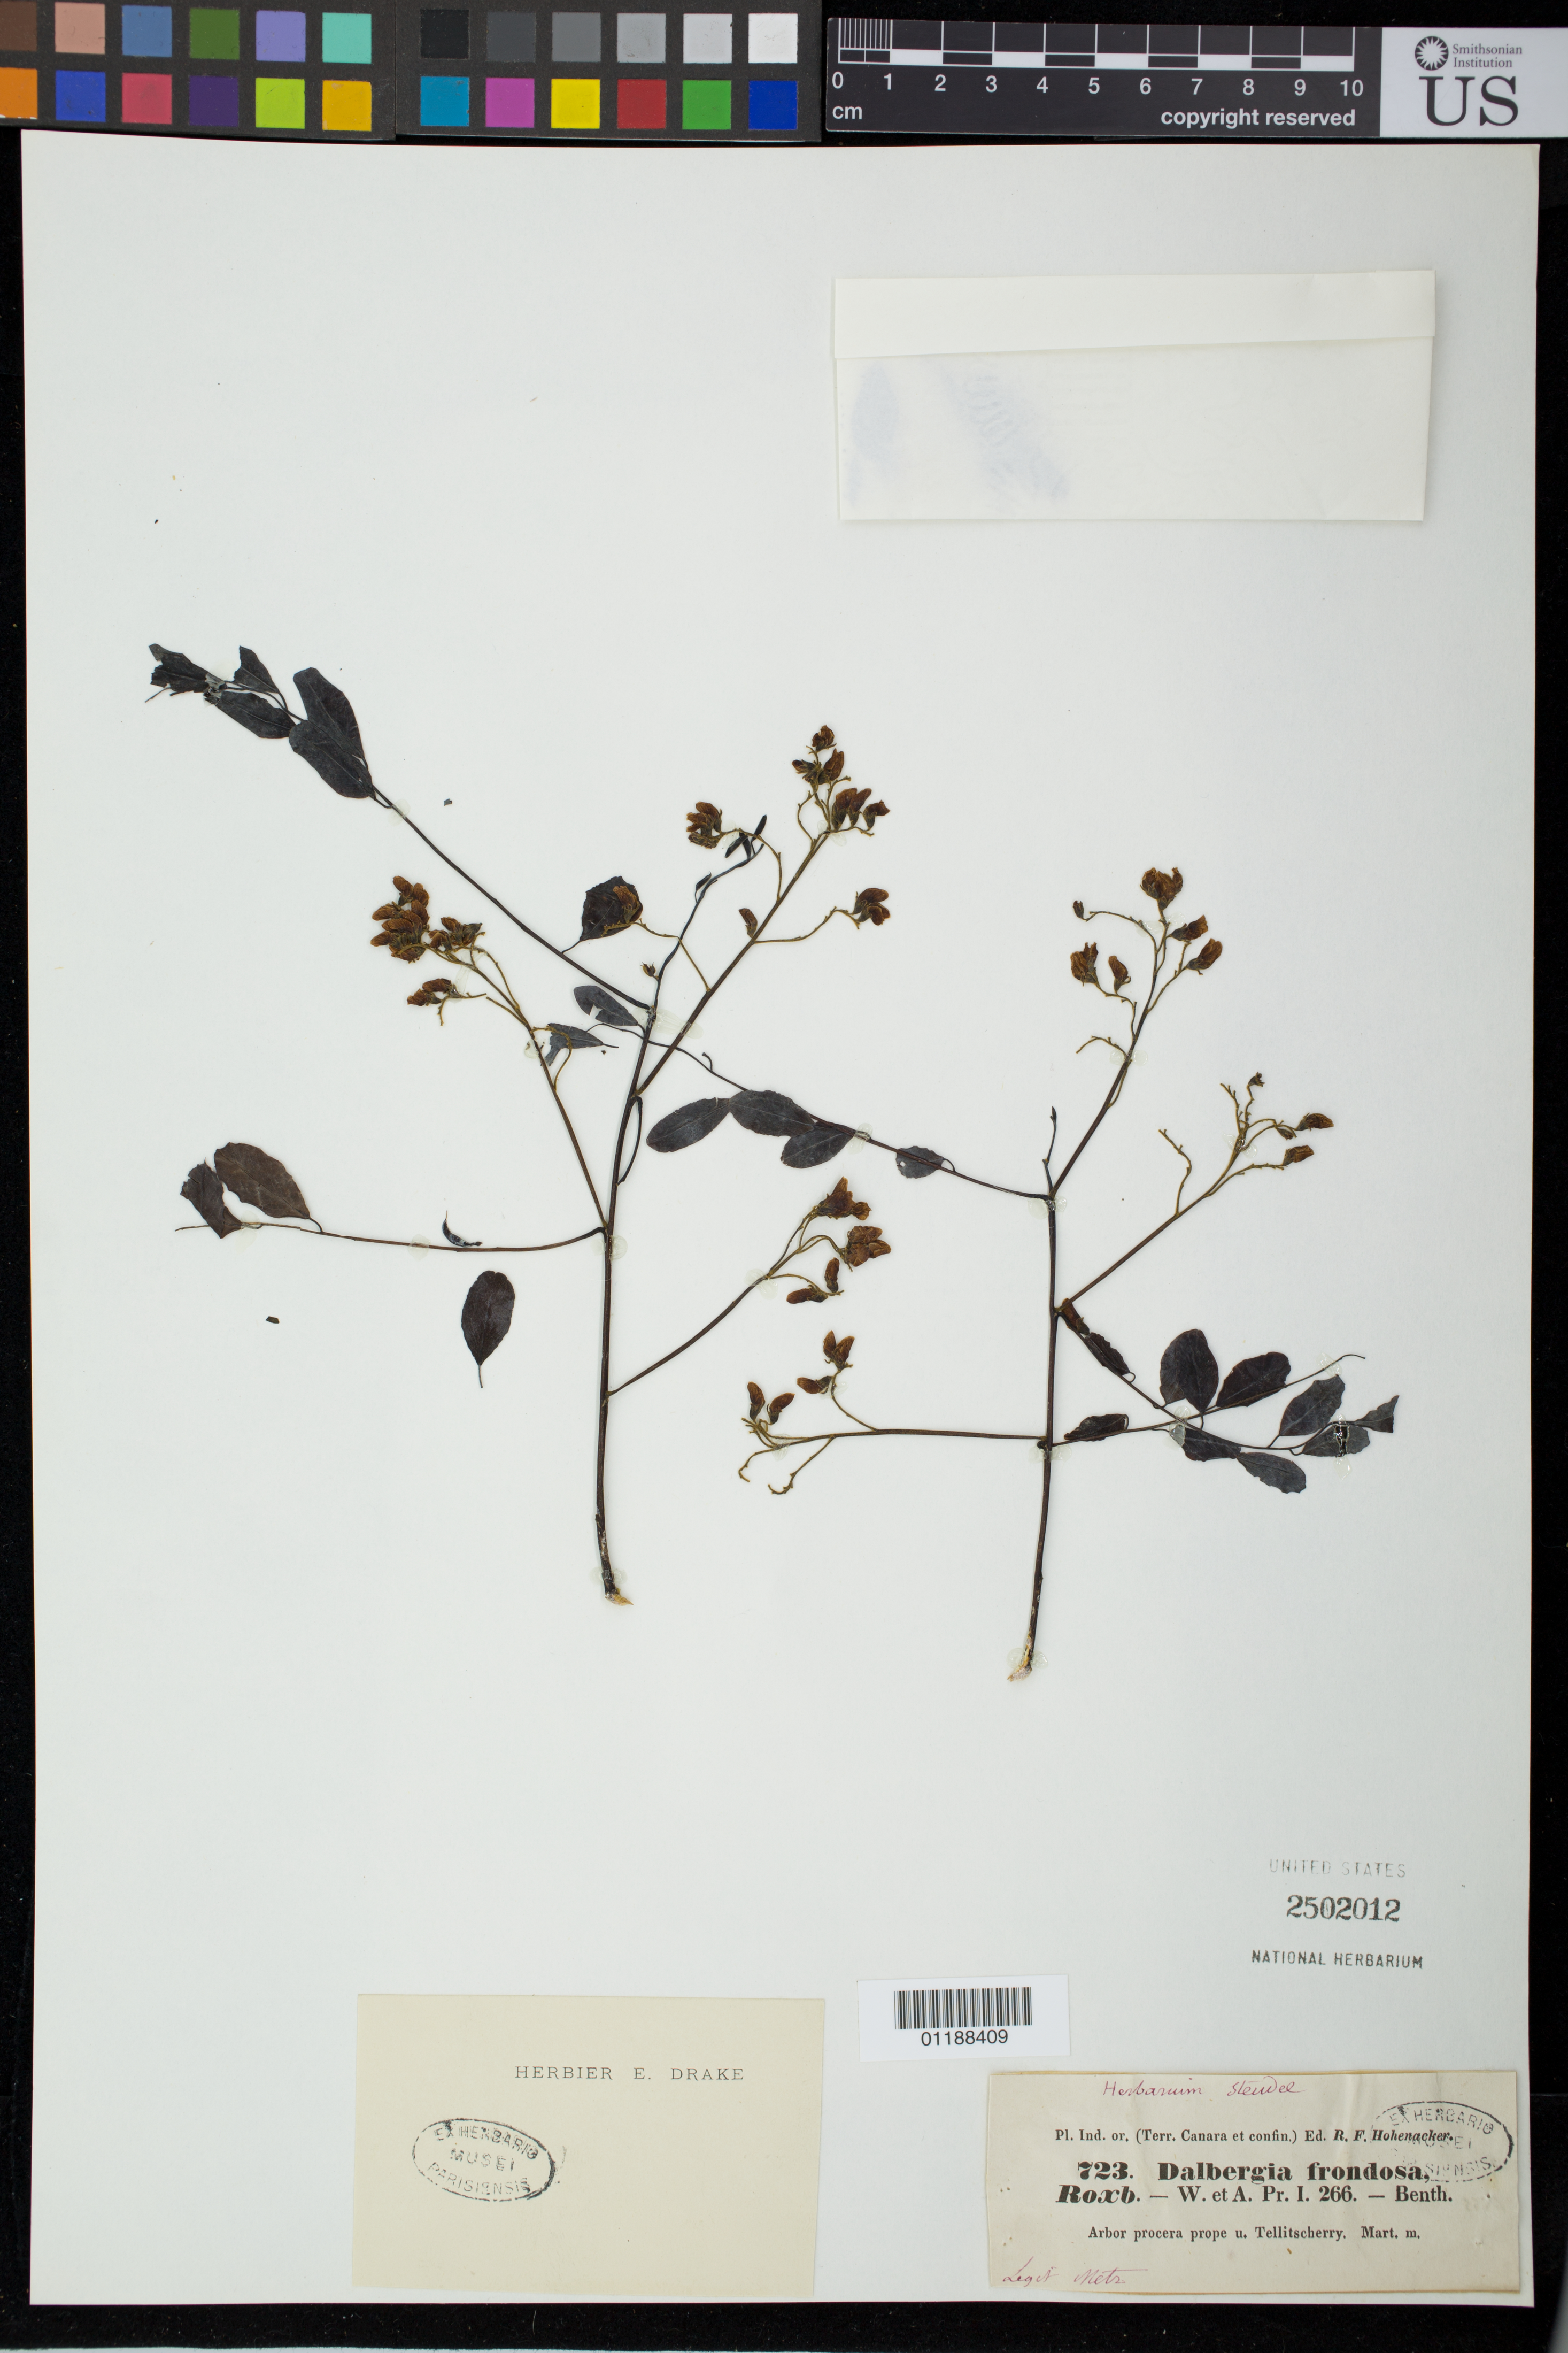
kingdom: Plantae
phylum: Tracheophyta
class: Magnoliopsida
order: Fabales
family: Fabaceae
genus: Dalbergia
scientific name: Dalbergia lanceolaria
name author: L. f.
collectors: R. F. Hohenacker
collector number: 723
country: India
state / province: Kerala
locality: Tellitscherry [Tellicherry or Thalassery]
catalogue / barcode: US 2502012